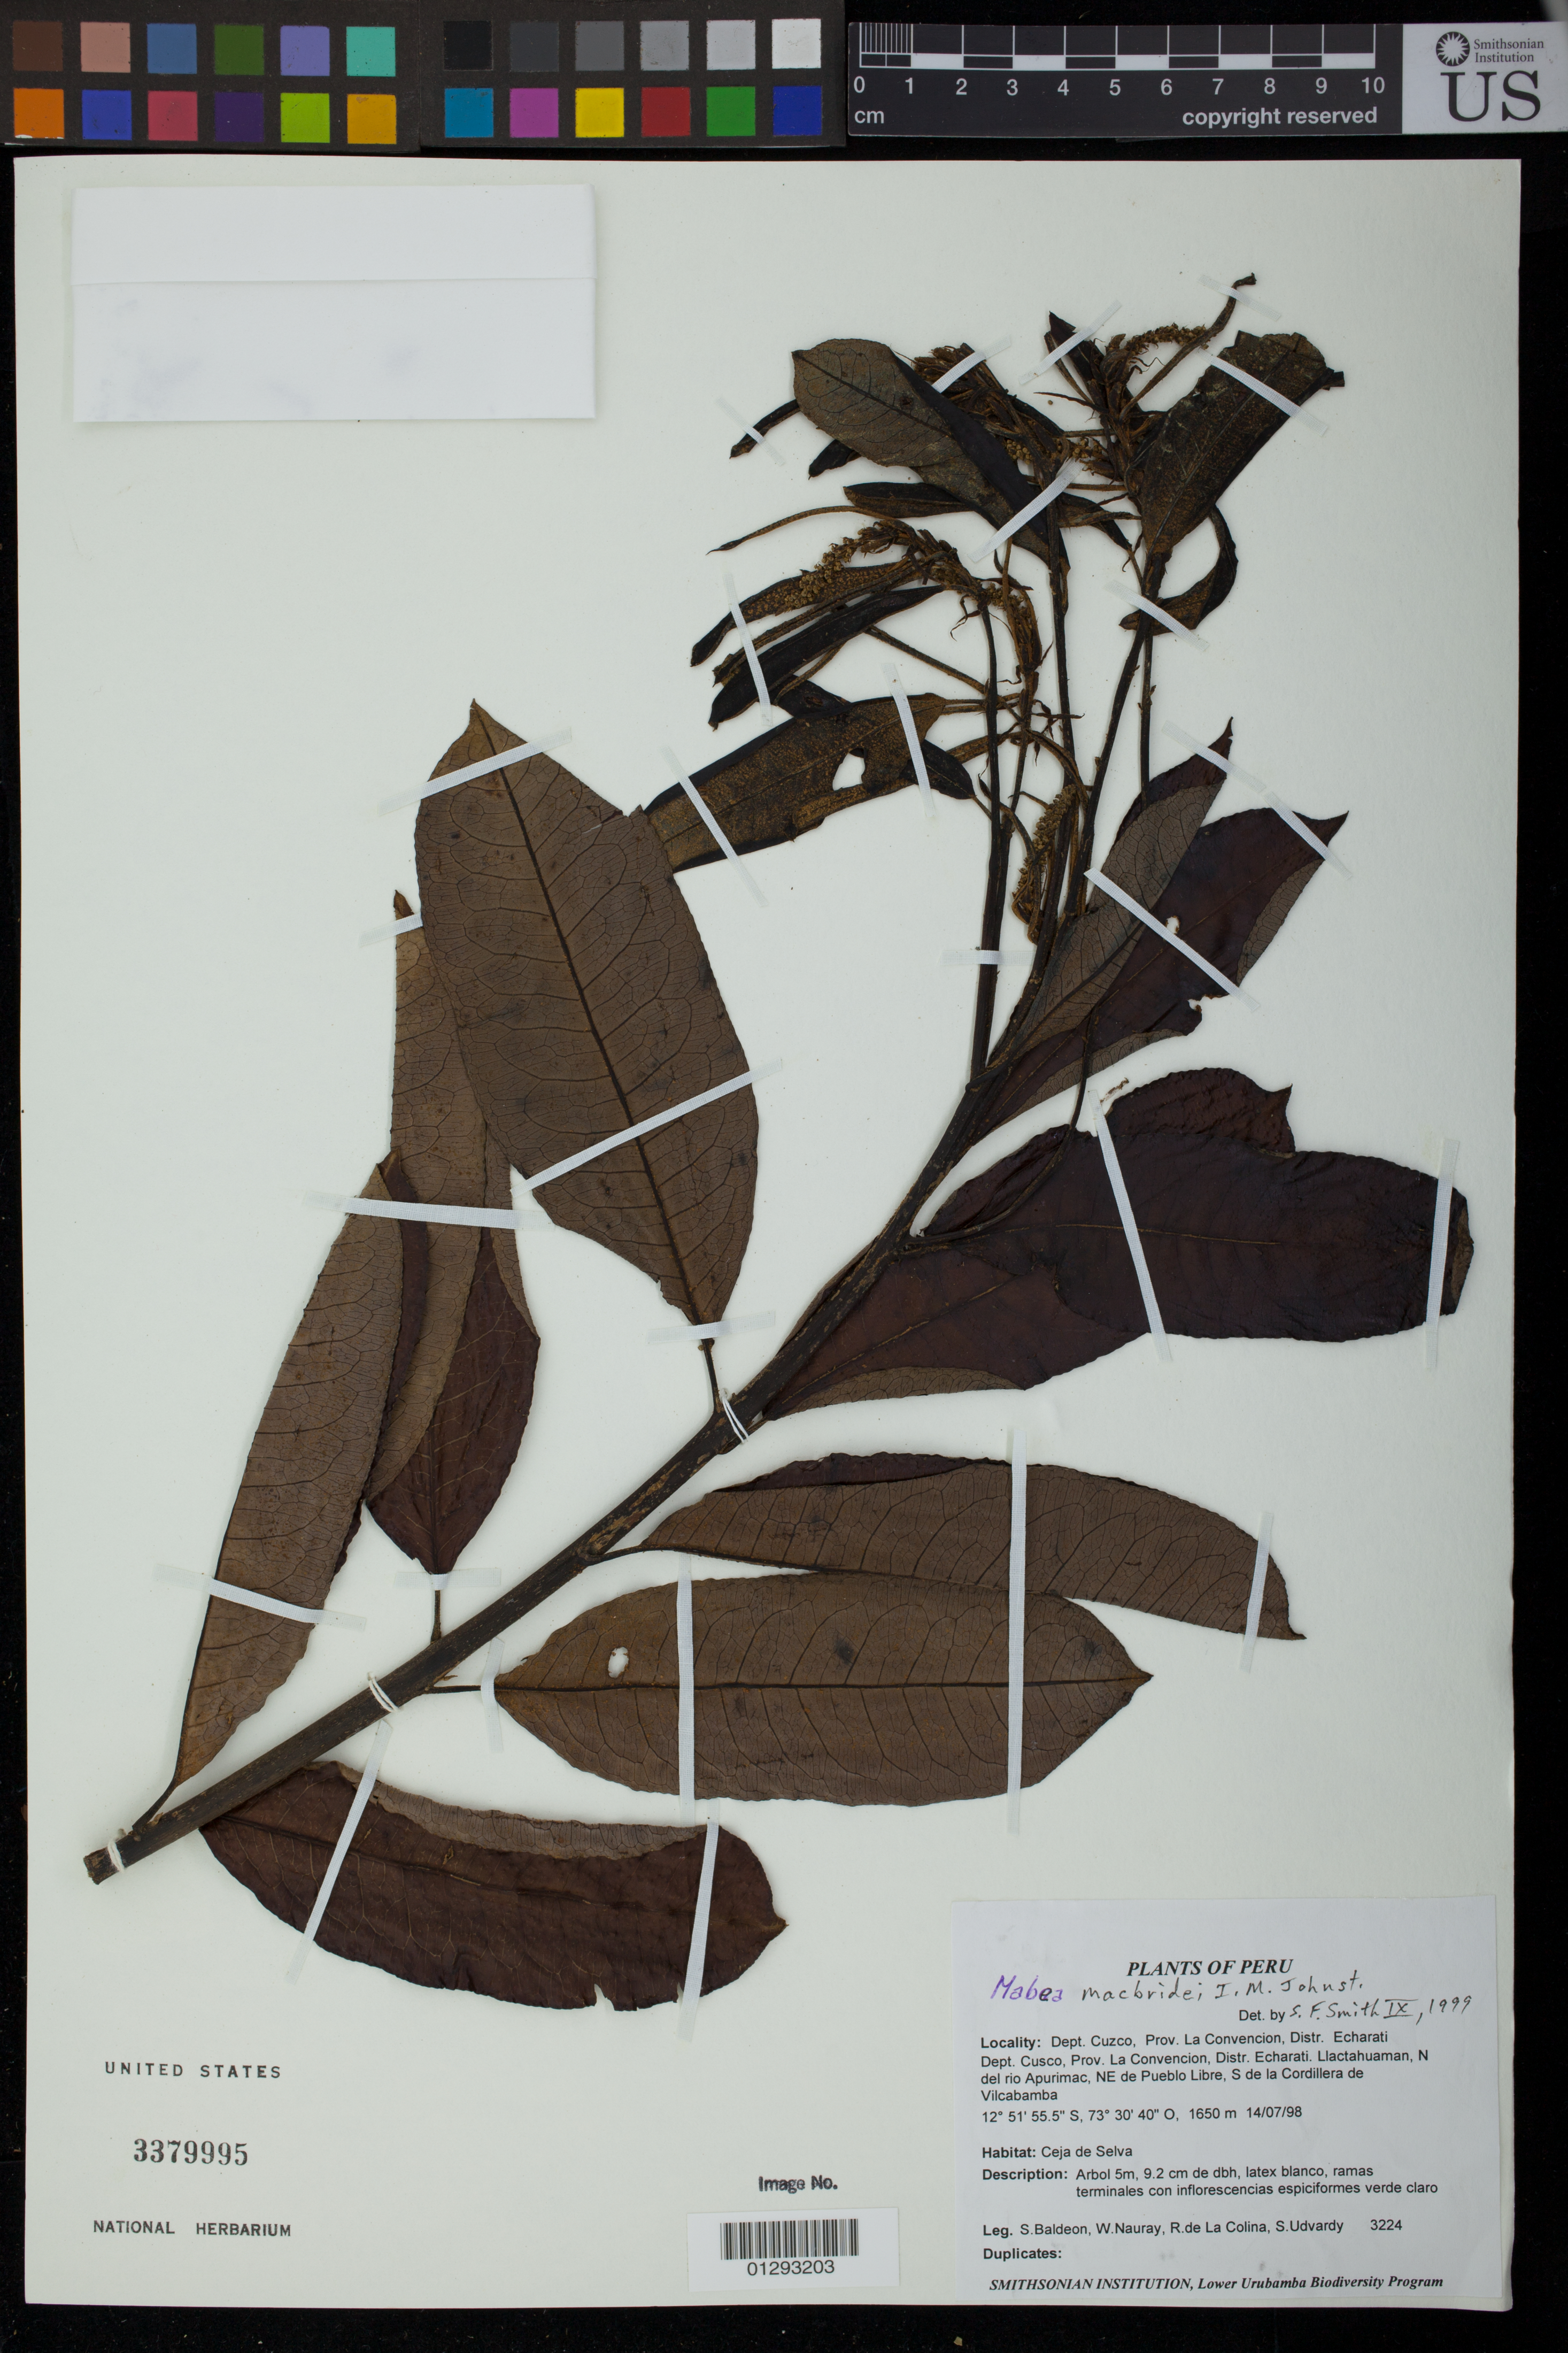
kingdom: Plantae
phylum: Tracheophyta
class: Magnoliopsida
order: Malpighiales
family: Euphorbiaceae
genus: Mabea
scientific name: Mabea macbridei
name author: I.M. Johnst.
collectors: S. Baldeón, W. Nauray, R. Colina & S. Udvardy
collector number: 3224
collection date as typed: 14 Jul 1998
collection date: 1998-07-14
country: Peru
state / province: Cusco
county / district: La Convención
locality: Distr. Echarati; Llactahuaman, N del río Apurimac, NE de Pueblo Libre, S de la Cordillera de Vilcabamba.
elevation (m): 1650